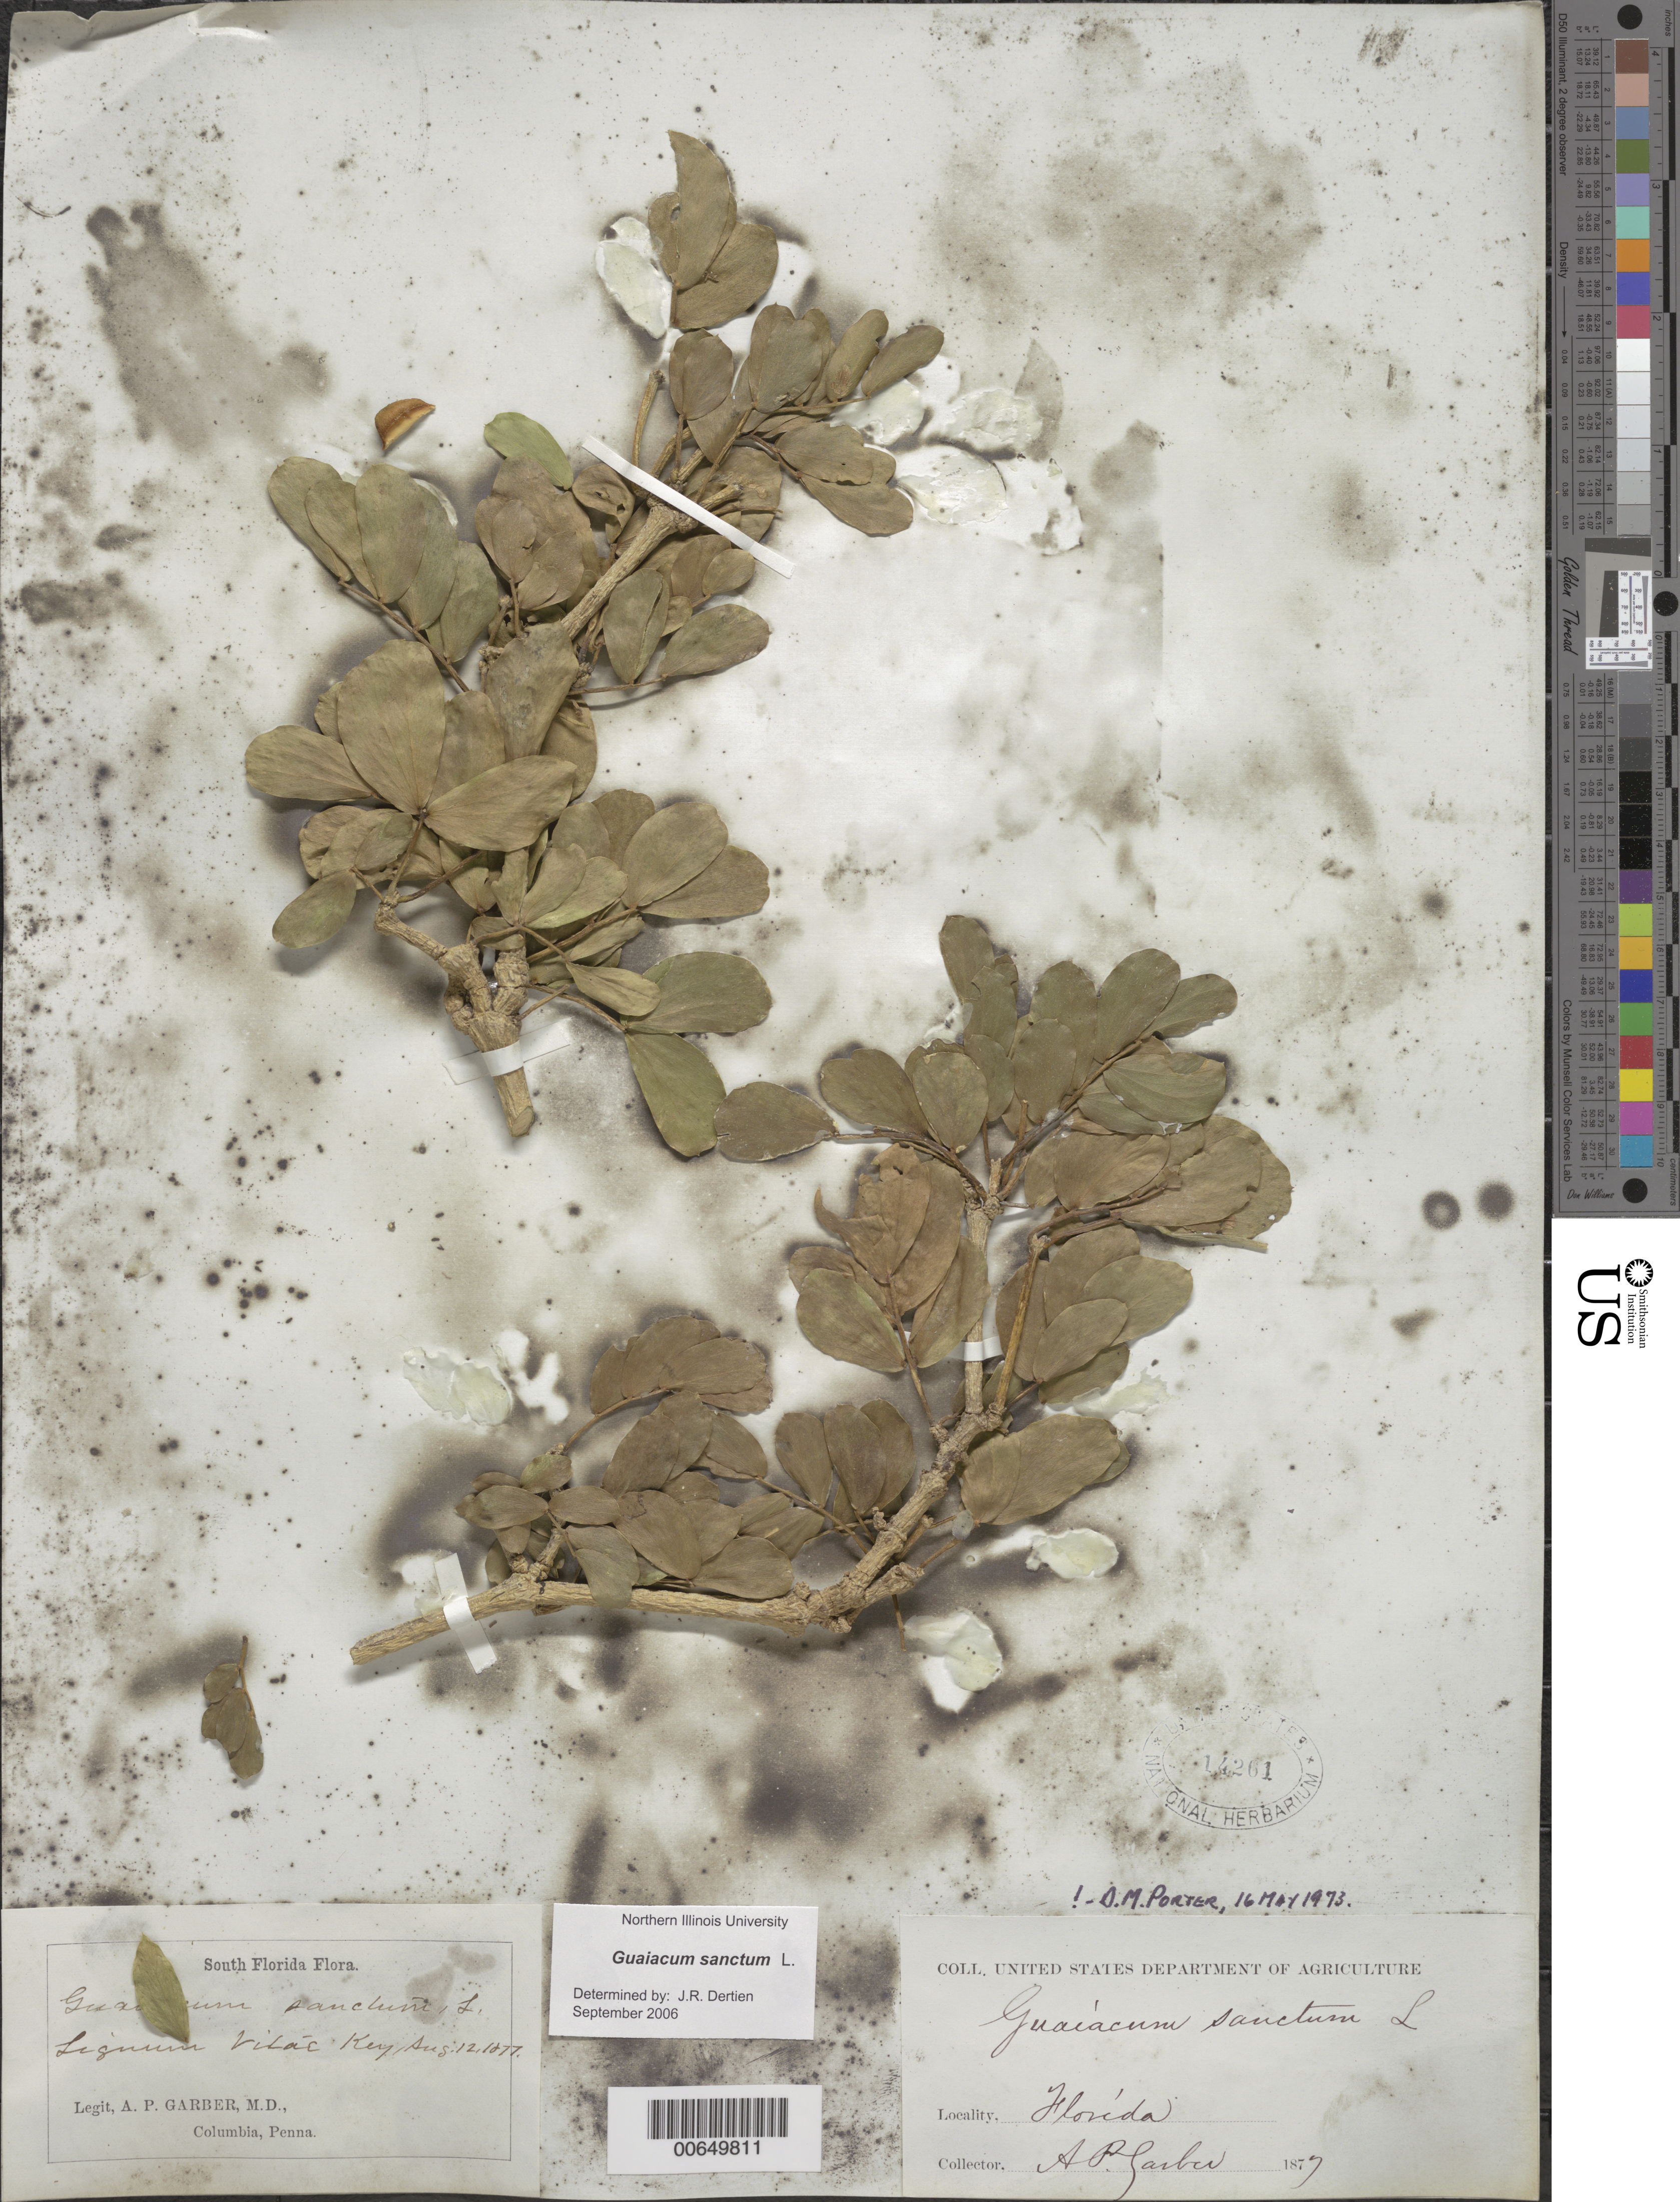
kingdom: Plantae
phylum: Tracheophyta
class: Magnoliopsida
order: Zygophyllales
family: Zygophyllaceae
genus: Guaiacum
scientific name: Guaiacum sanctum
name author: L.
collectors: A. P. Garber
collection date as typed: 12 Aug 1877 or 08 Dec 1877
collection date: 1877-08-12 or 1877-12-08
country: United States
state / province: Florida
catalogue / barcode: US 14261